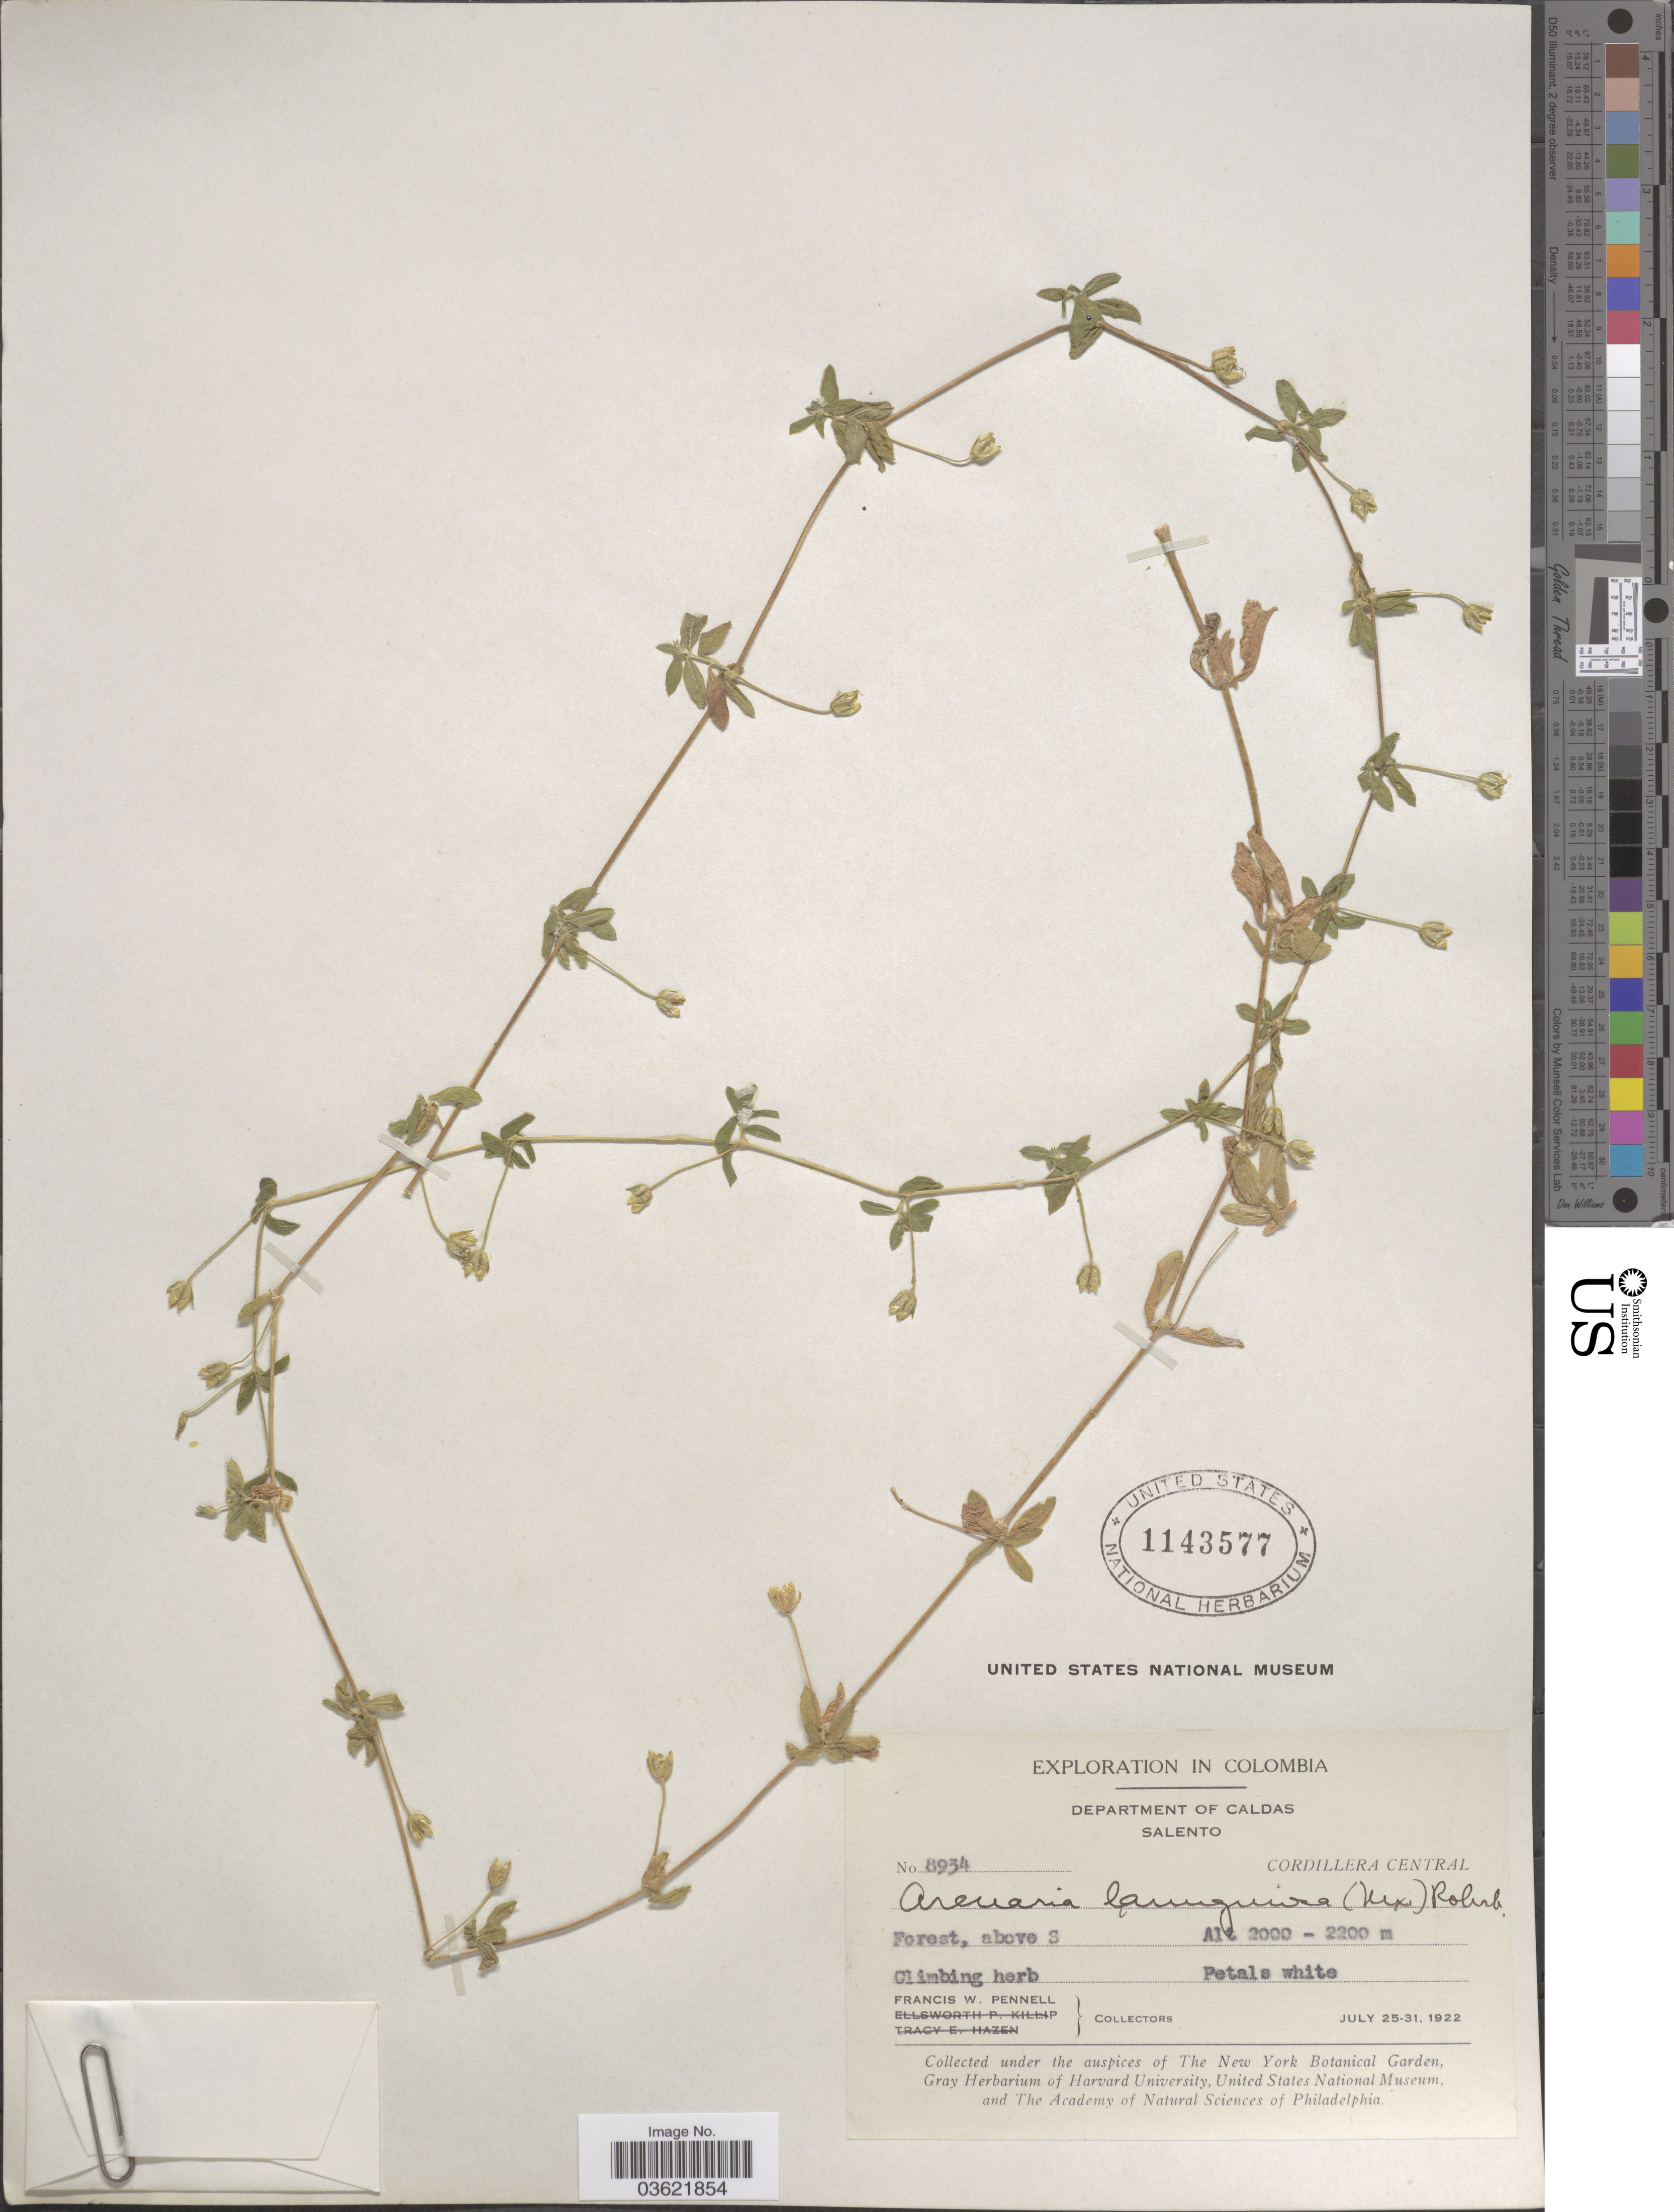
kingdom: Plantae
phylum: Tracheophyta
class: Magnoliopsida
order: Caryophyllales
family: Caryophyllaceae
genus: Arenaria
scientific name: Arenaria lanuginosa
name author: (Michx.) Rohrb.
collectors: F. W. Pennell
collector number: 8934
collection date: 1922-07-25/1922-07-31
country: Colombia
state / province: Caldas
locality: Departamento of Caldas. Salento. Cordillera Central. Forest, above S.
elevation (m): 2000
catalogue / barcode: US 1143577